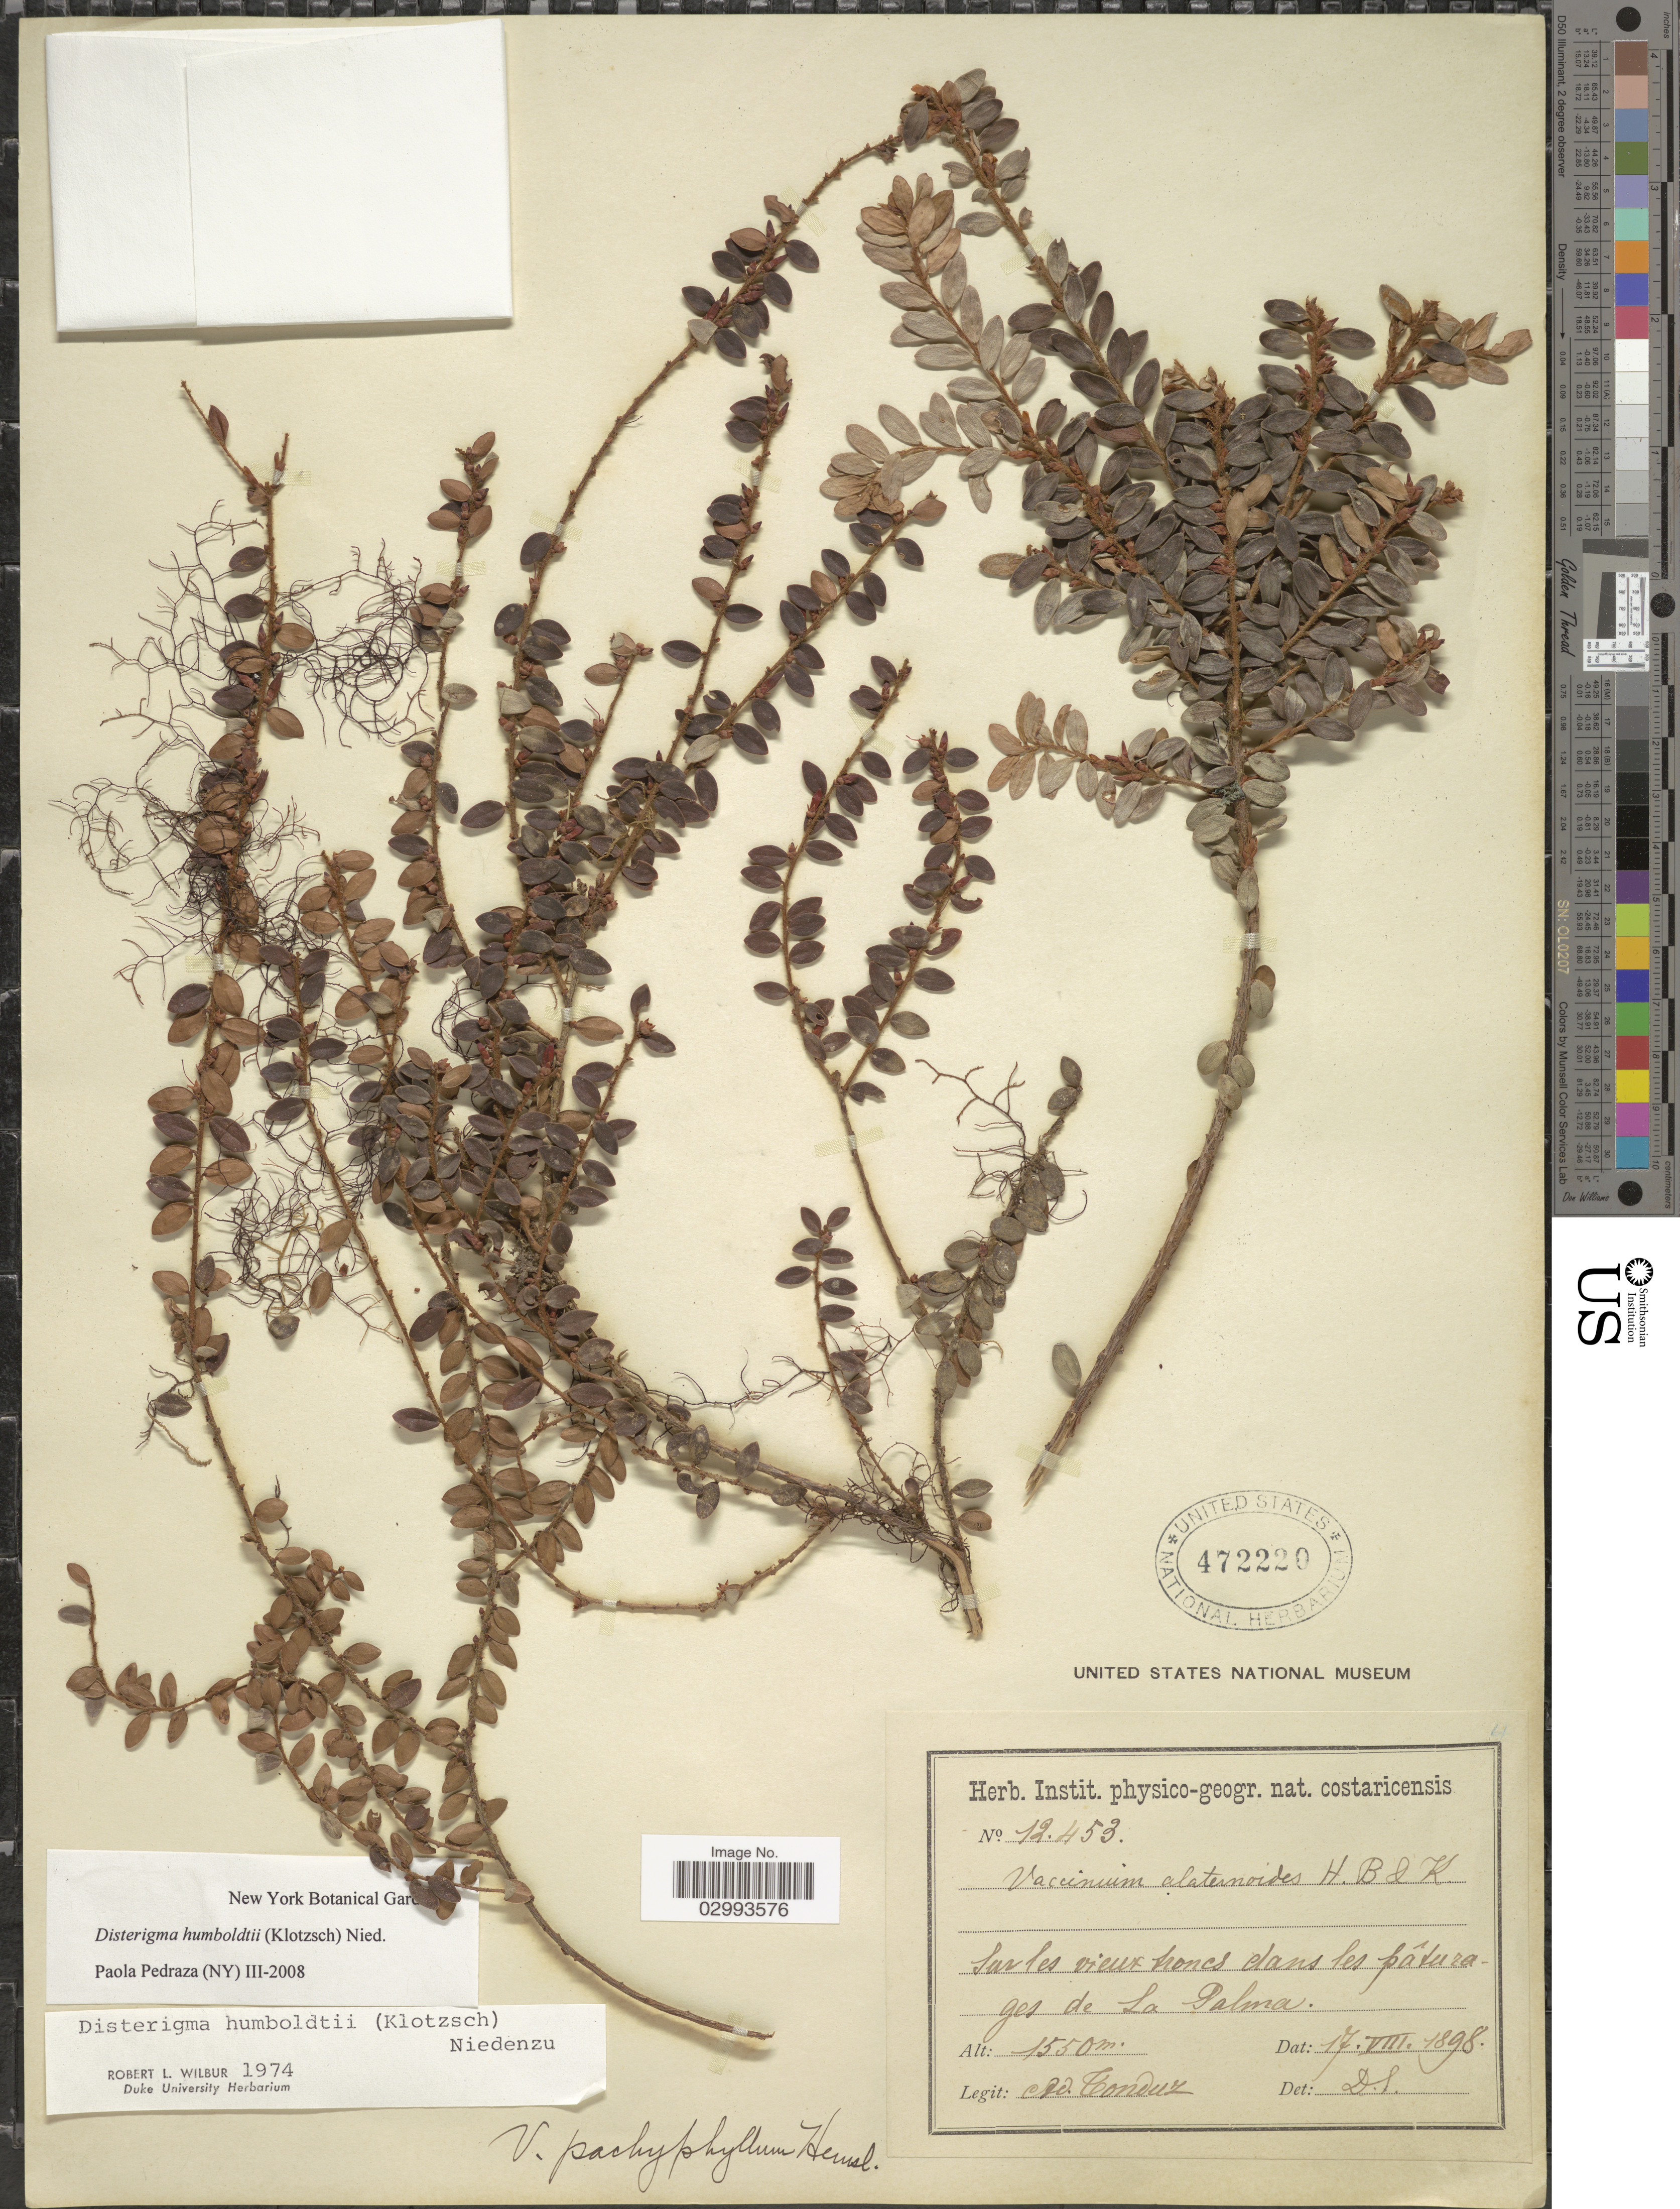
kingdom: Plantae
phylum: Tracheophyta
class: Magnoliopsida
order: Ericales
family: Ericaceae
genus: Disterigma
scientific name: Disterigma humboldtii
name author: (Klotzsch) Nied.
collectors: A. Tonduz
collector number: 12453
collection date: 1898-08-17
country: Costa Rica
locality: Sur les vieux troncs dans les pâturages de La Palma.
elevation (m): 1550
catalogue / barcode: US 472220